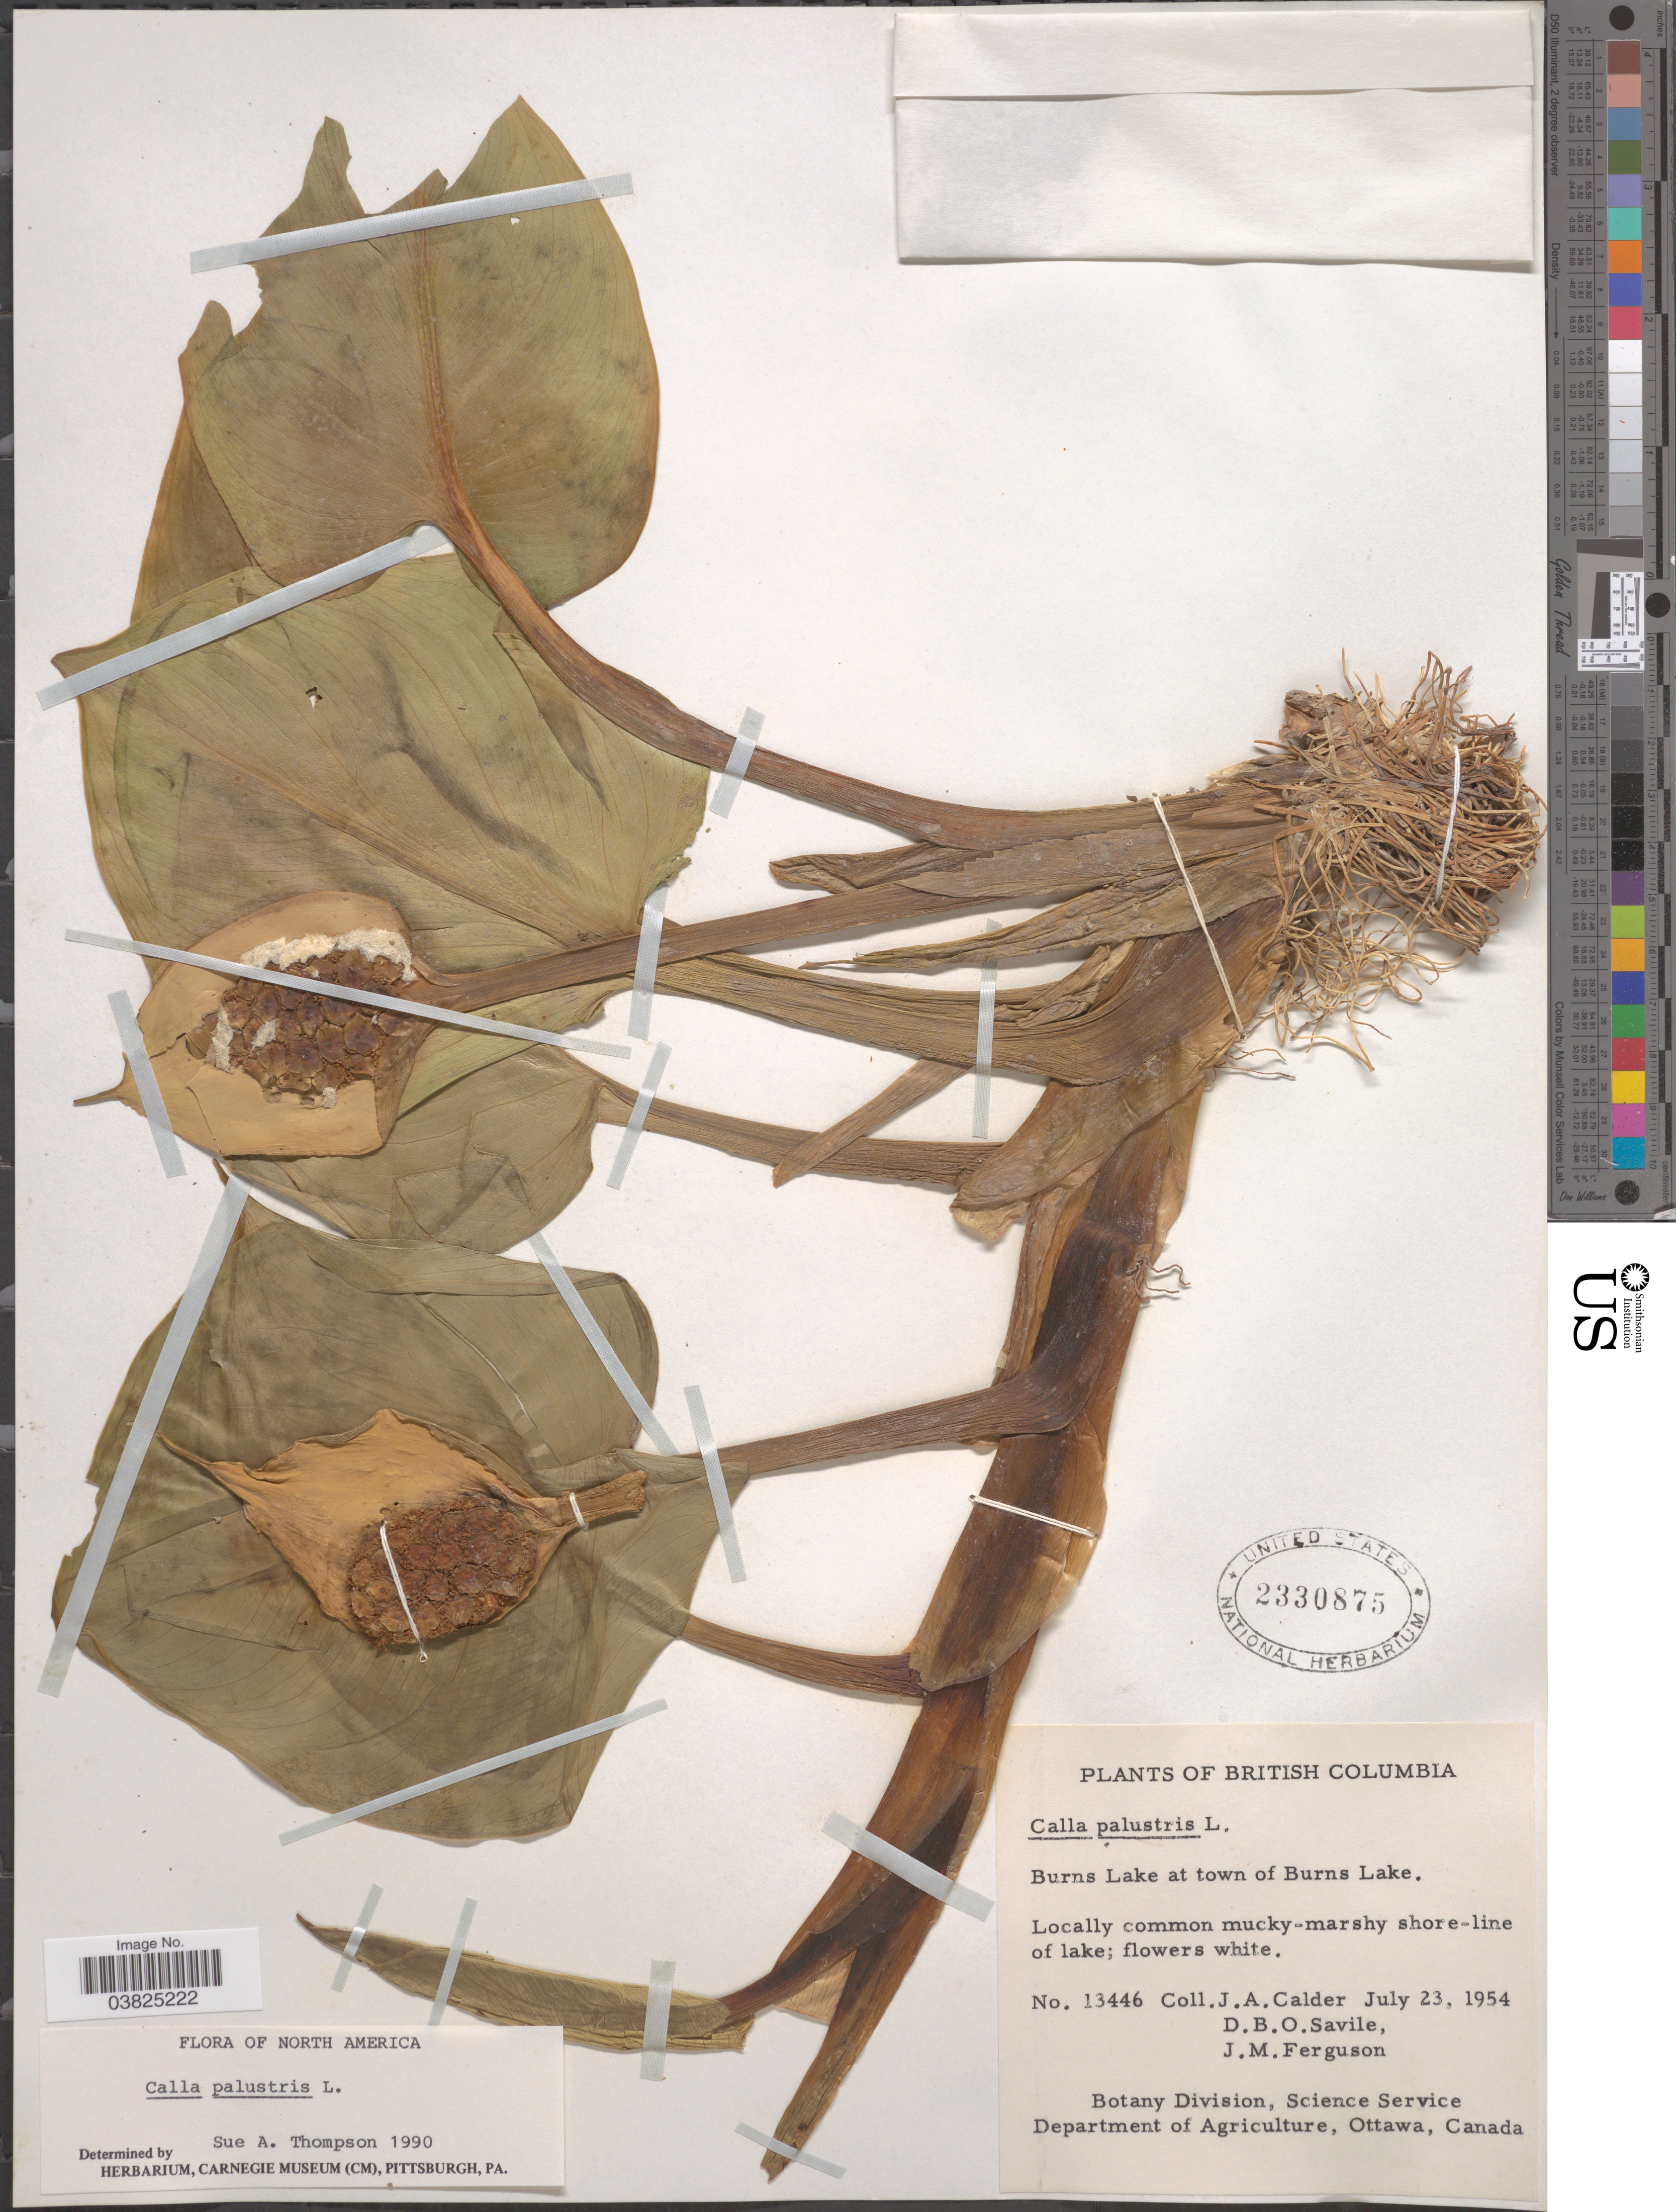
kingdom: Plantae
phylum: Tracheophyta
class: Liliopsida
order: Alismatales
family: Araceae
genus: Calla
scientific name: Calla palustris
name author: L.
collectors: J. A. Calder, D. Savile & J. M. Ferguson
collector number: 13446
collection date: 1954-07-23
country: Canada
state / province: British Columbia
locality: Burns Lake at town of Burns Lake.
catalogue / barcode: US 2330875